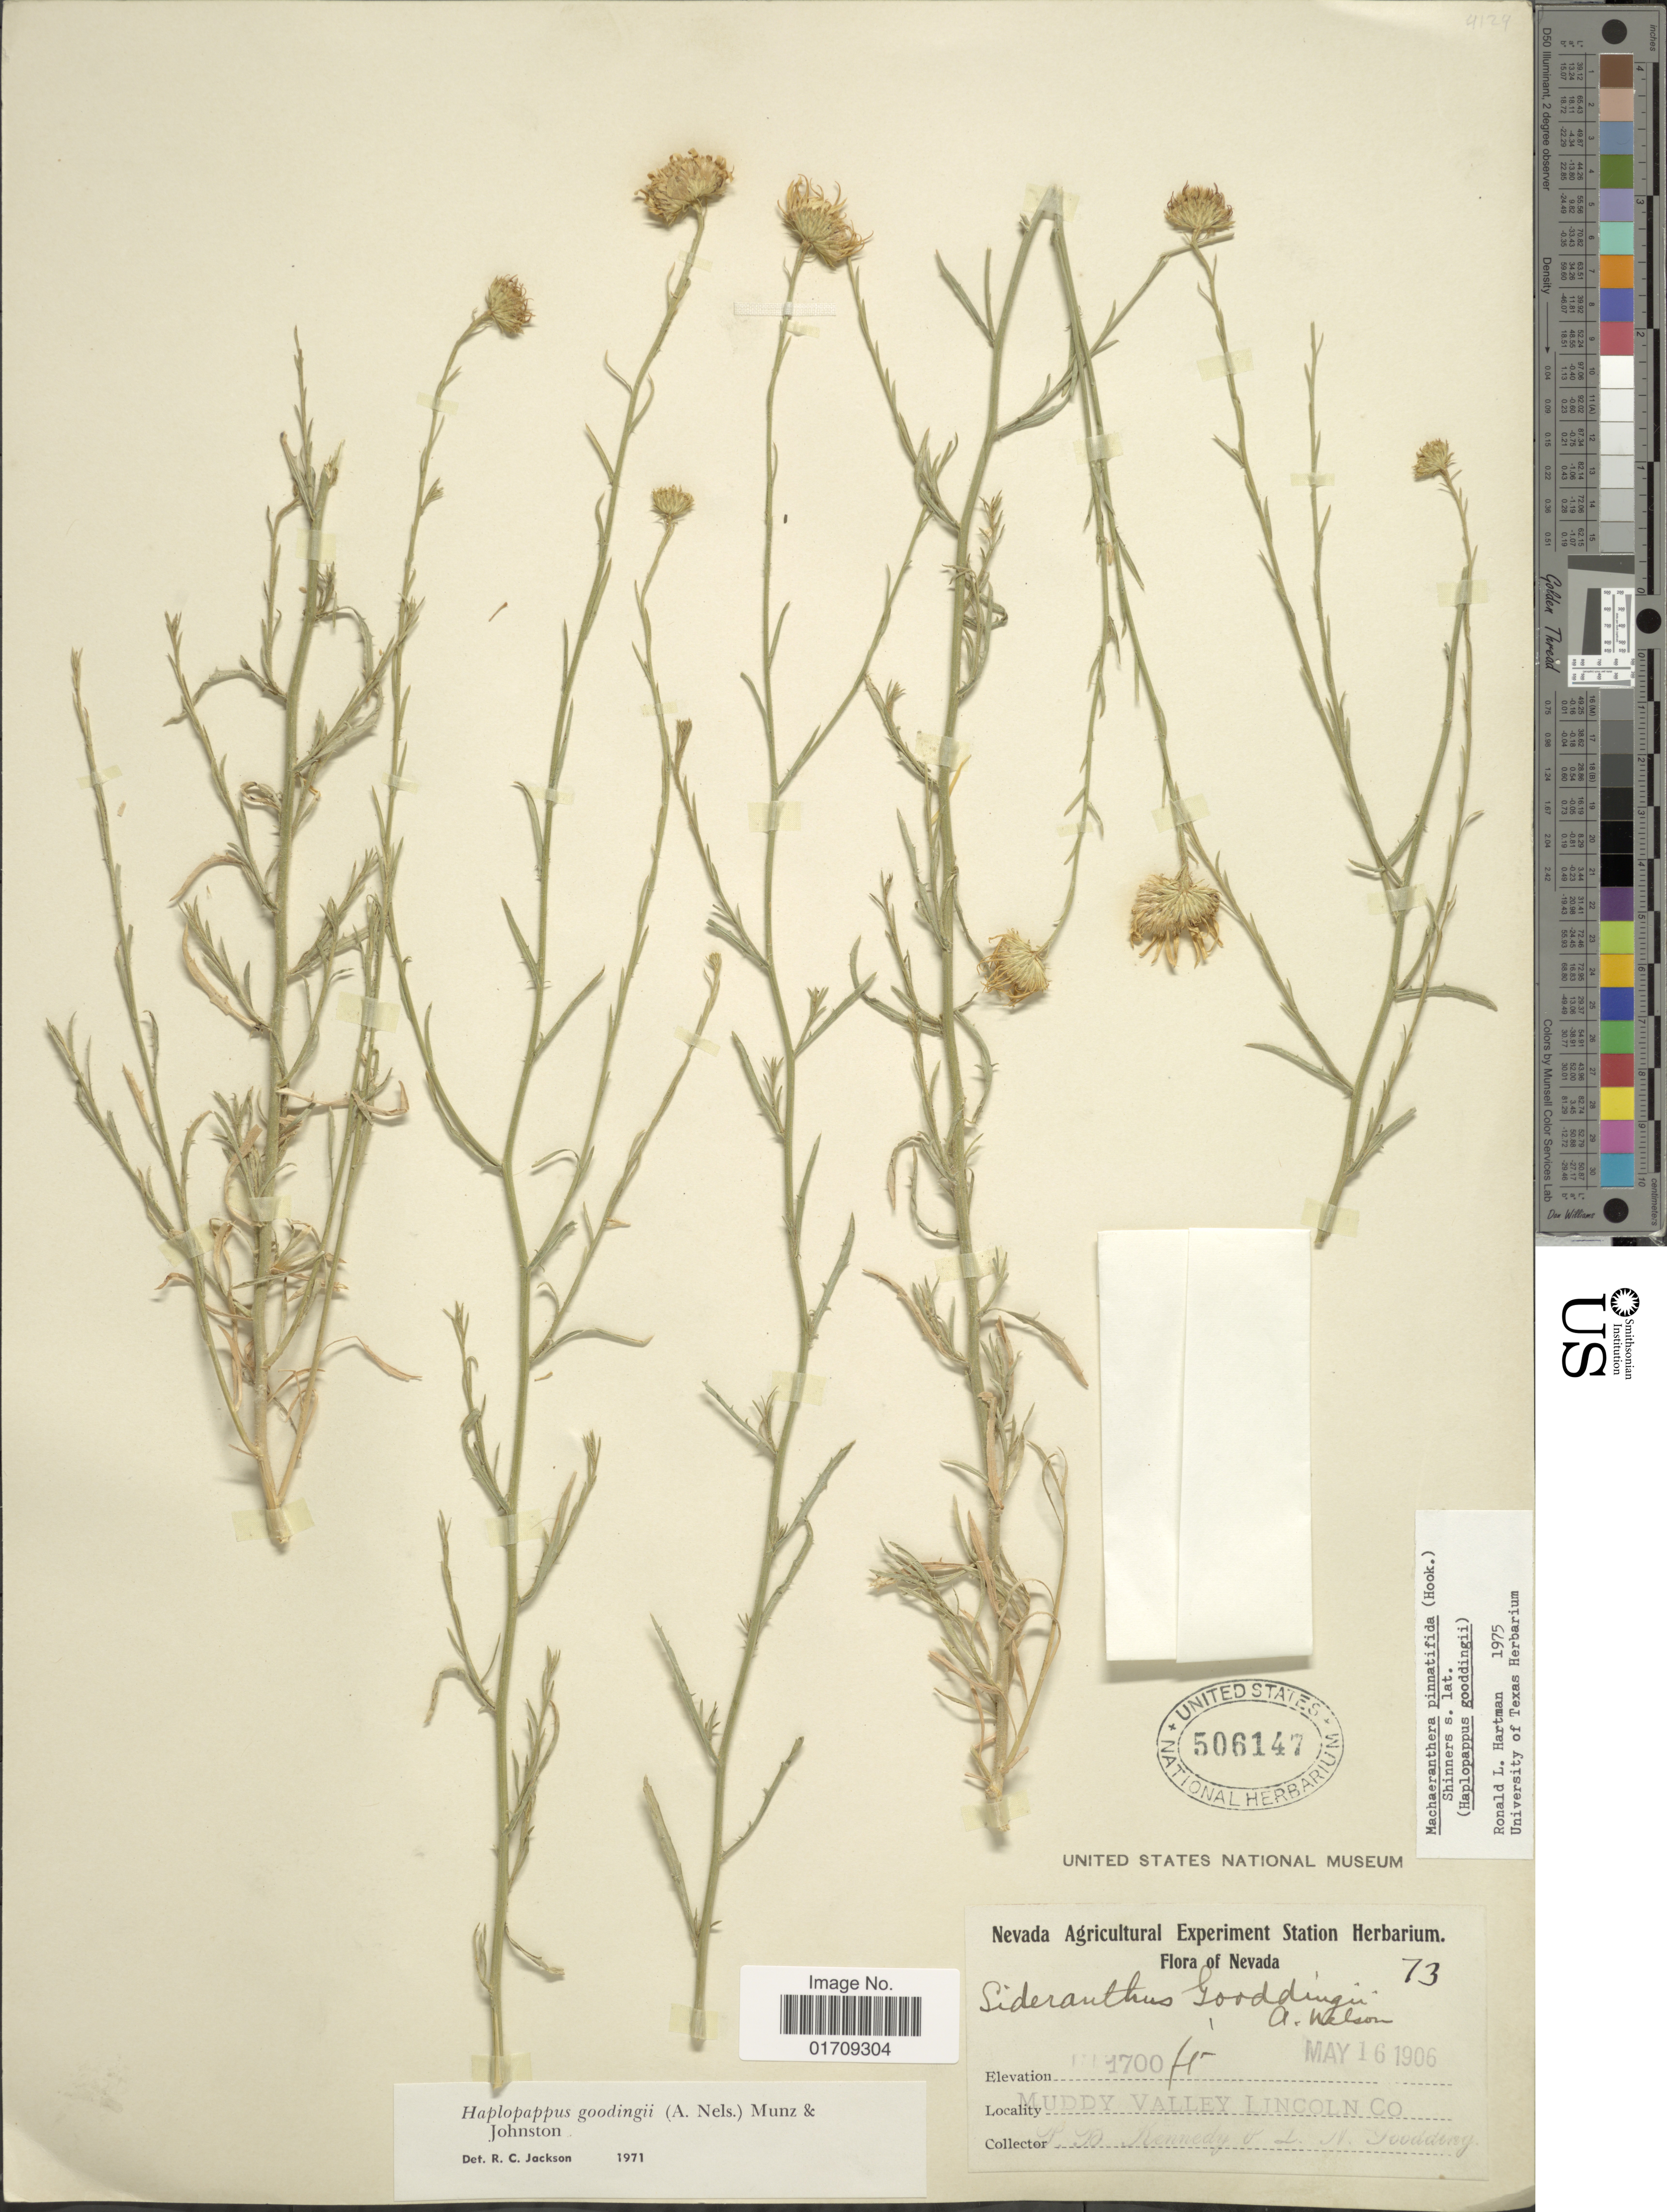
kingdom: Plantae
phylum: Tracheophyta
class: Magnoliopsida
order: Asterales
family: Asteraceae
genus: Machaeranthera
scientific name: Machaeranthera pinnatifida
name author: (Hook.) Shinners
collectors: P. B. Kennedy & L. N. Goodding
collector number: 73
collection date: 1906-05-16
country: United States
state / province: Nevada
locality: Muddy Valley, Lincoln Co.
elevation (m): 518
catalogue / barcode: US 506147